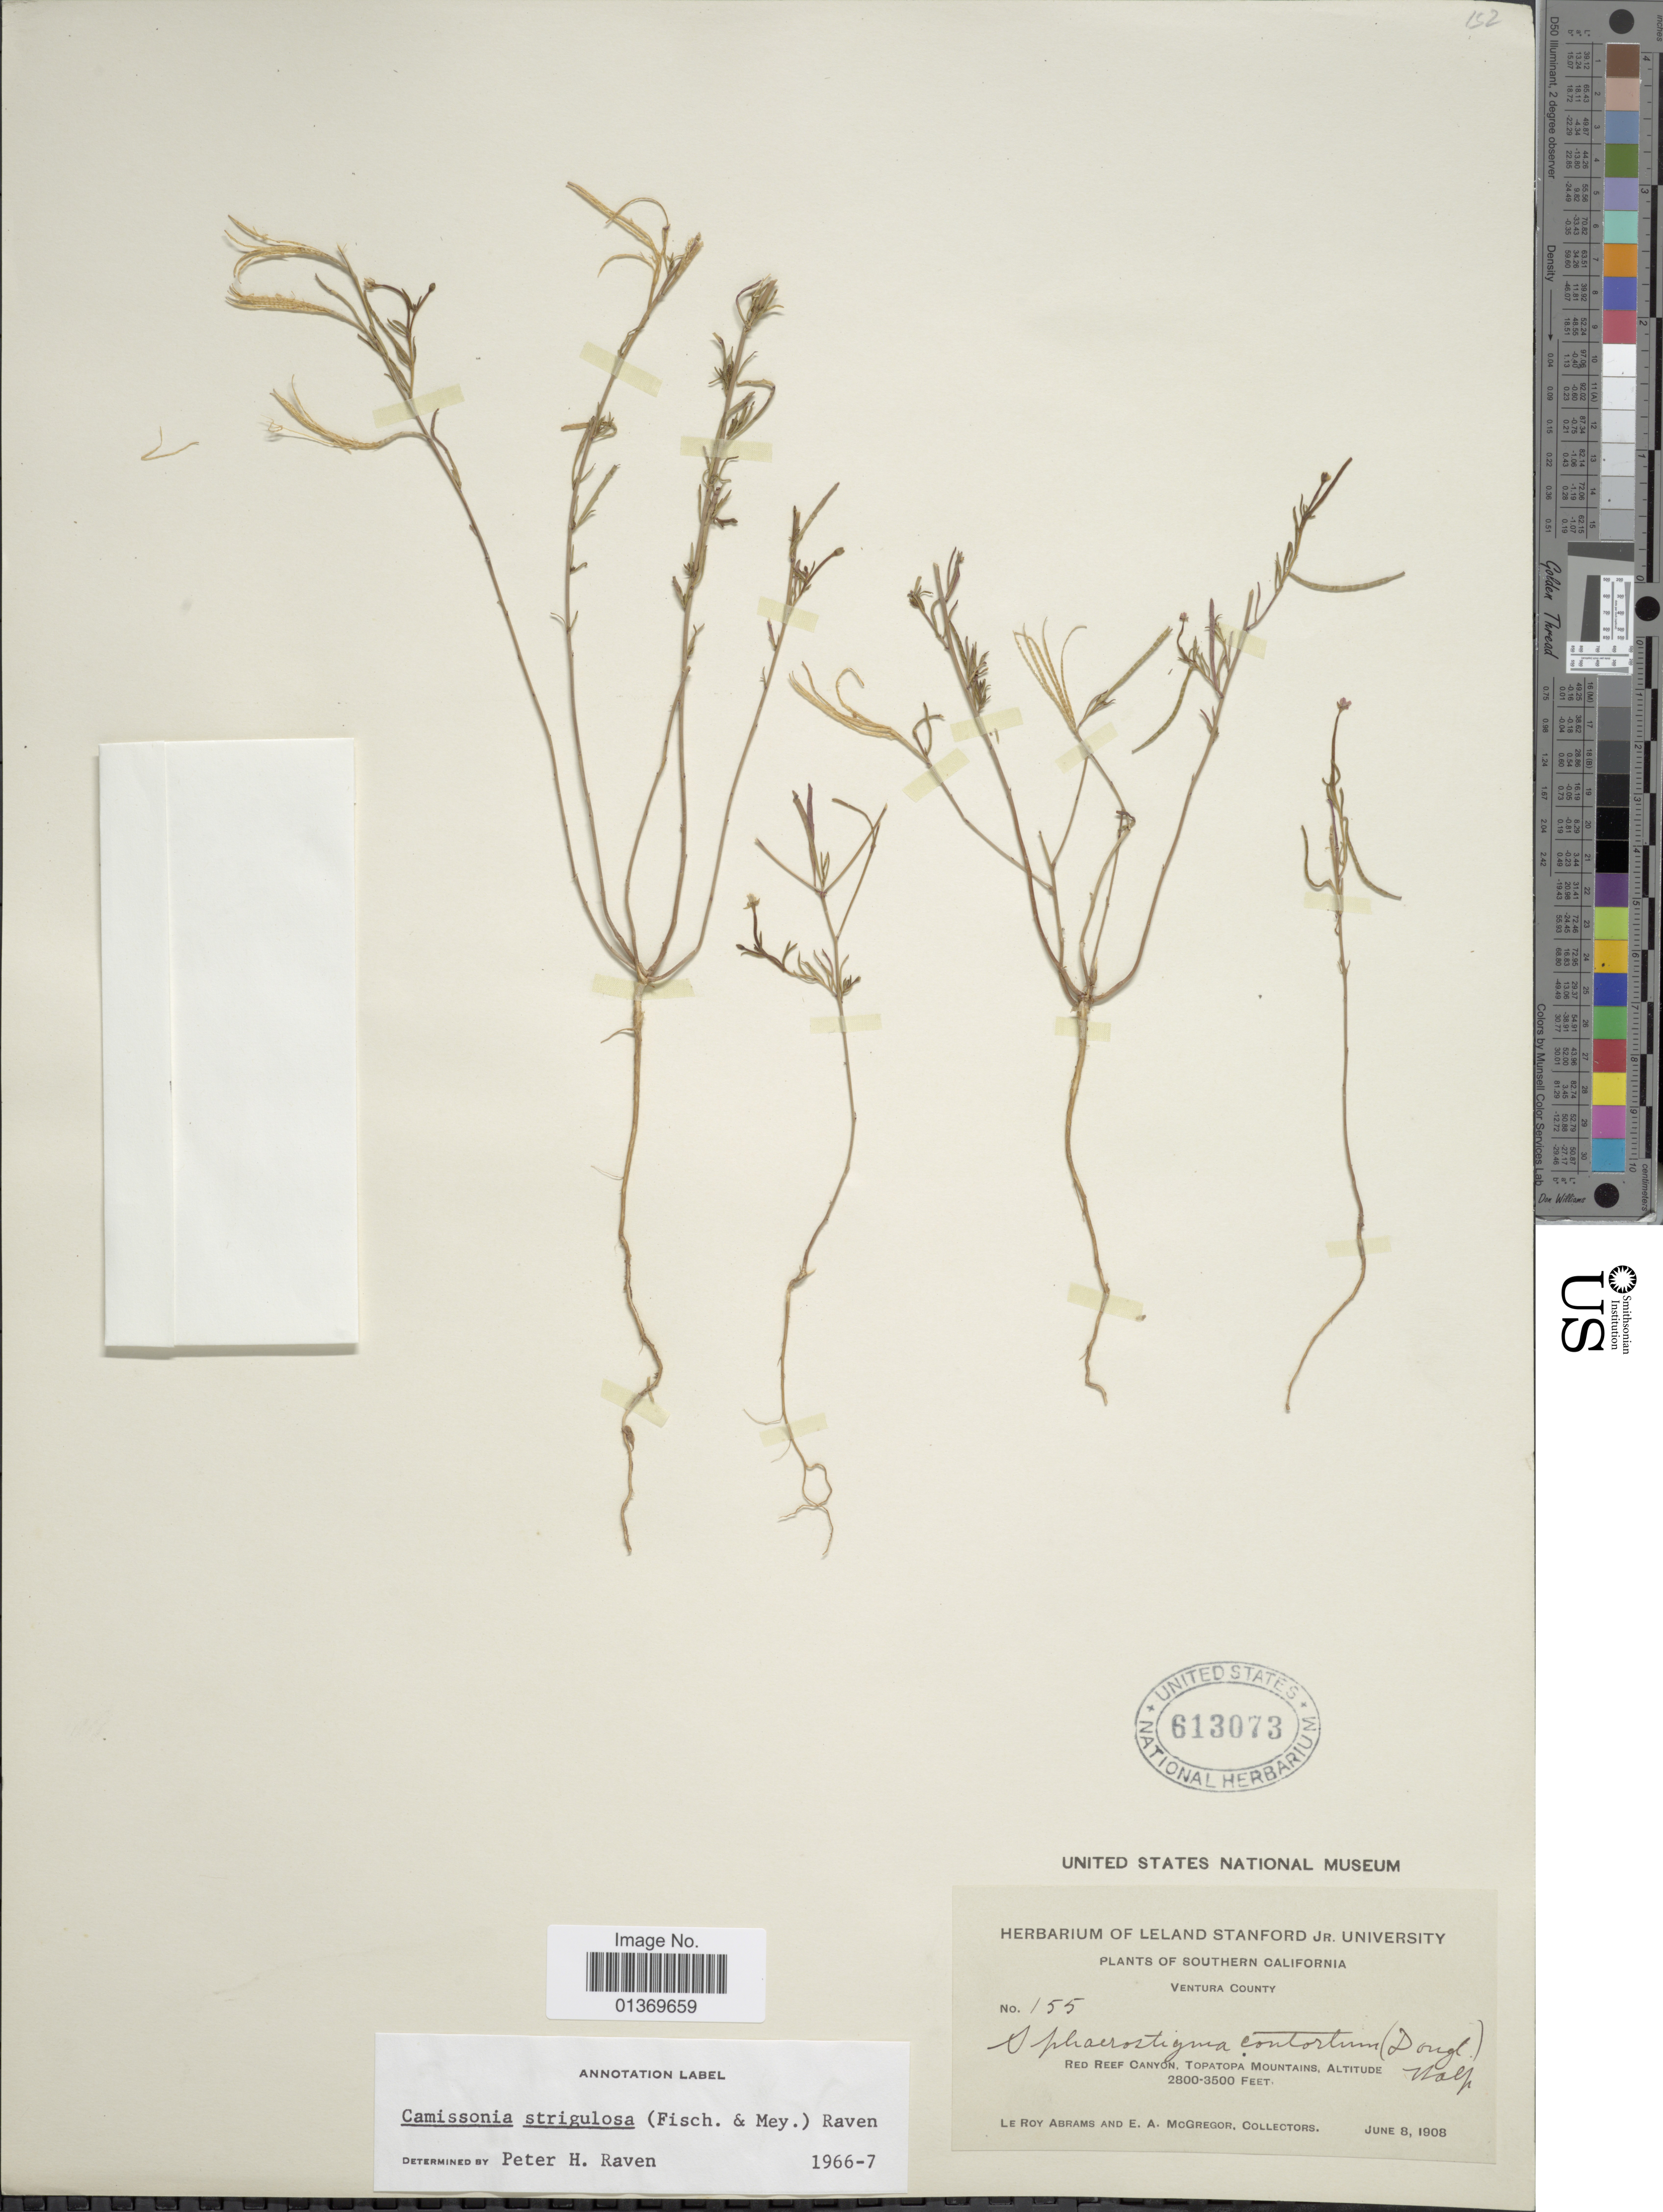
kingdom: Plantae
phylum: Tracheophyta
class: Magnoliopsida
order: Myrtales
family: Onagraceae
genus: Camissonia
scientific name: Camissonia strigulosa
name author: (Fisch. & C.A. Mey.) P.H. Raven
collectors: L. Abrams & E. A. McGregor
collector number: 155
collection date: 1908-06-08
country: United States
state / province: California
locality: Southern California, Red Reef Canyon, Topatopa Mountains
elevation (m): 853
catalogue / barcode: US 613073